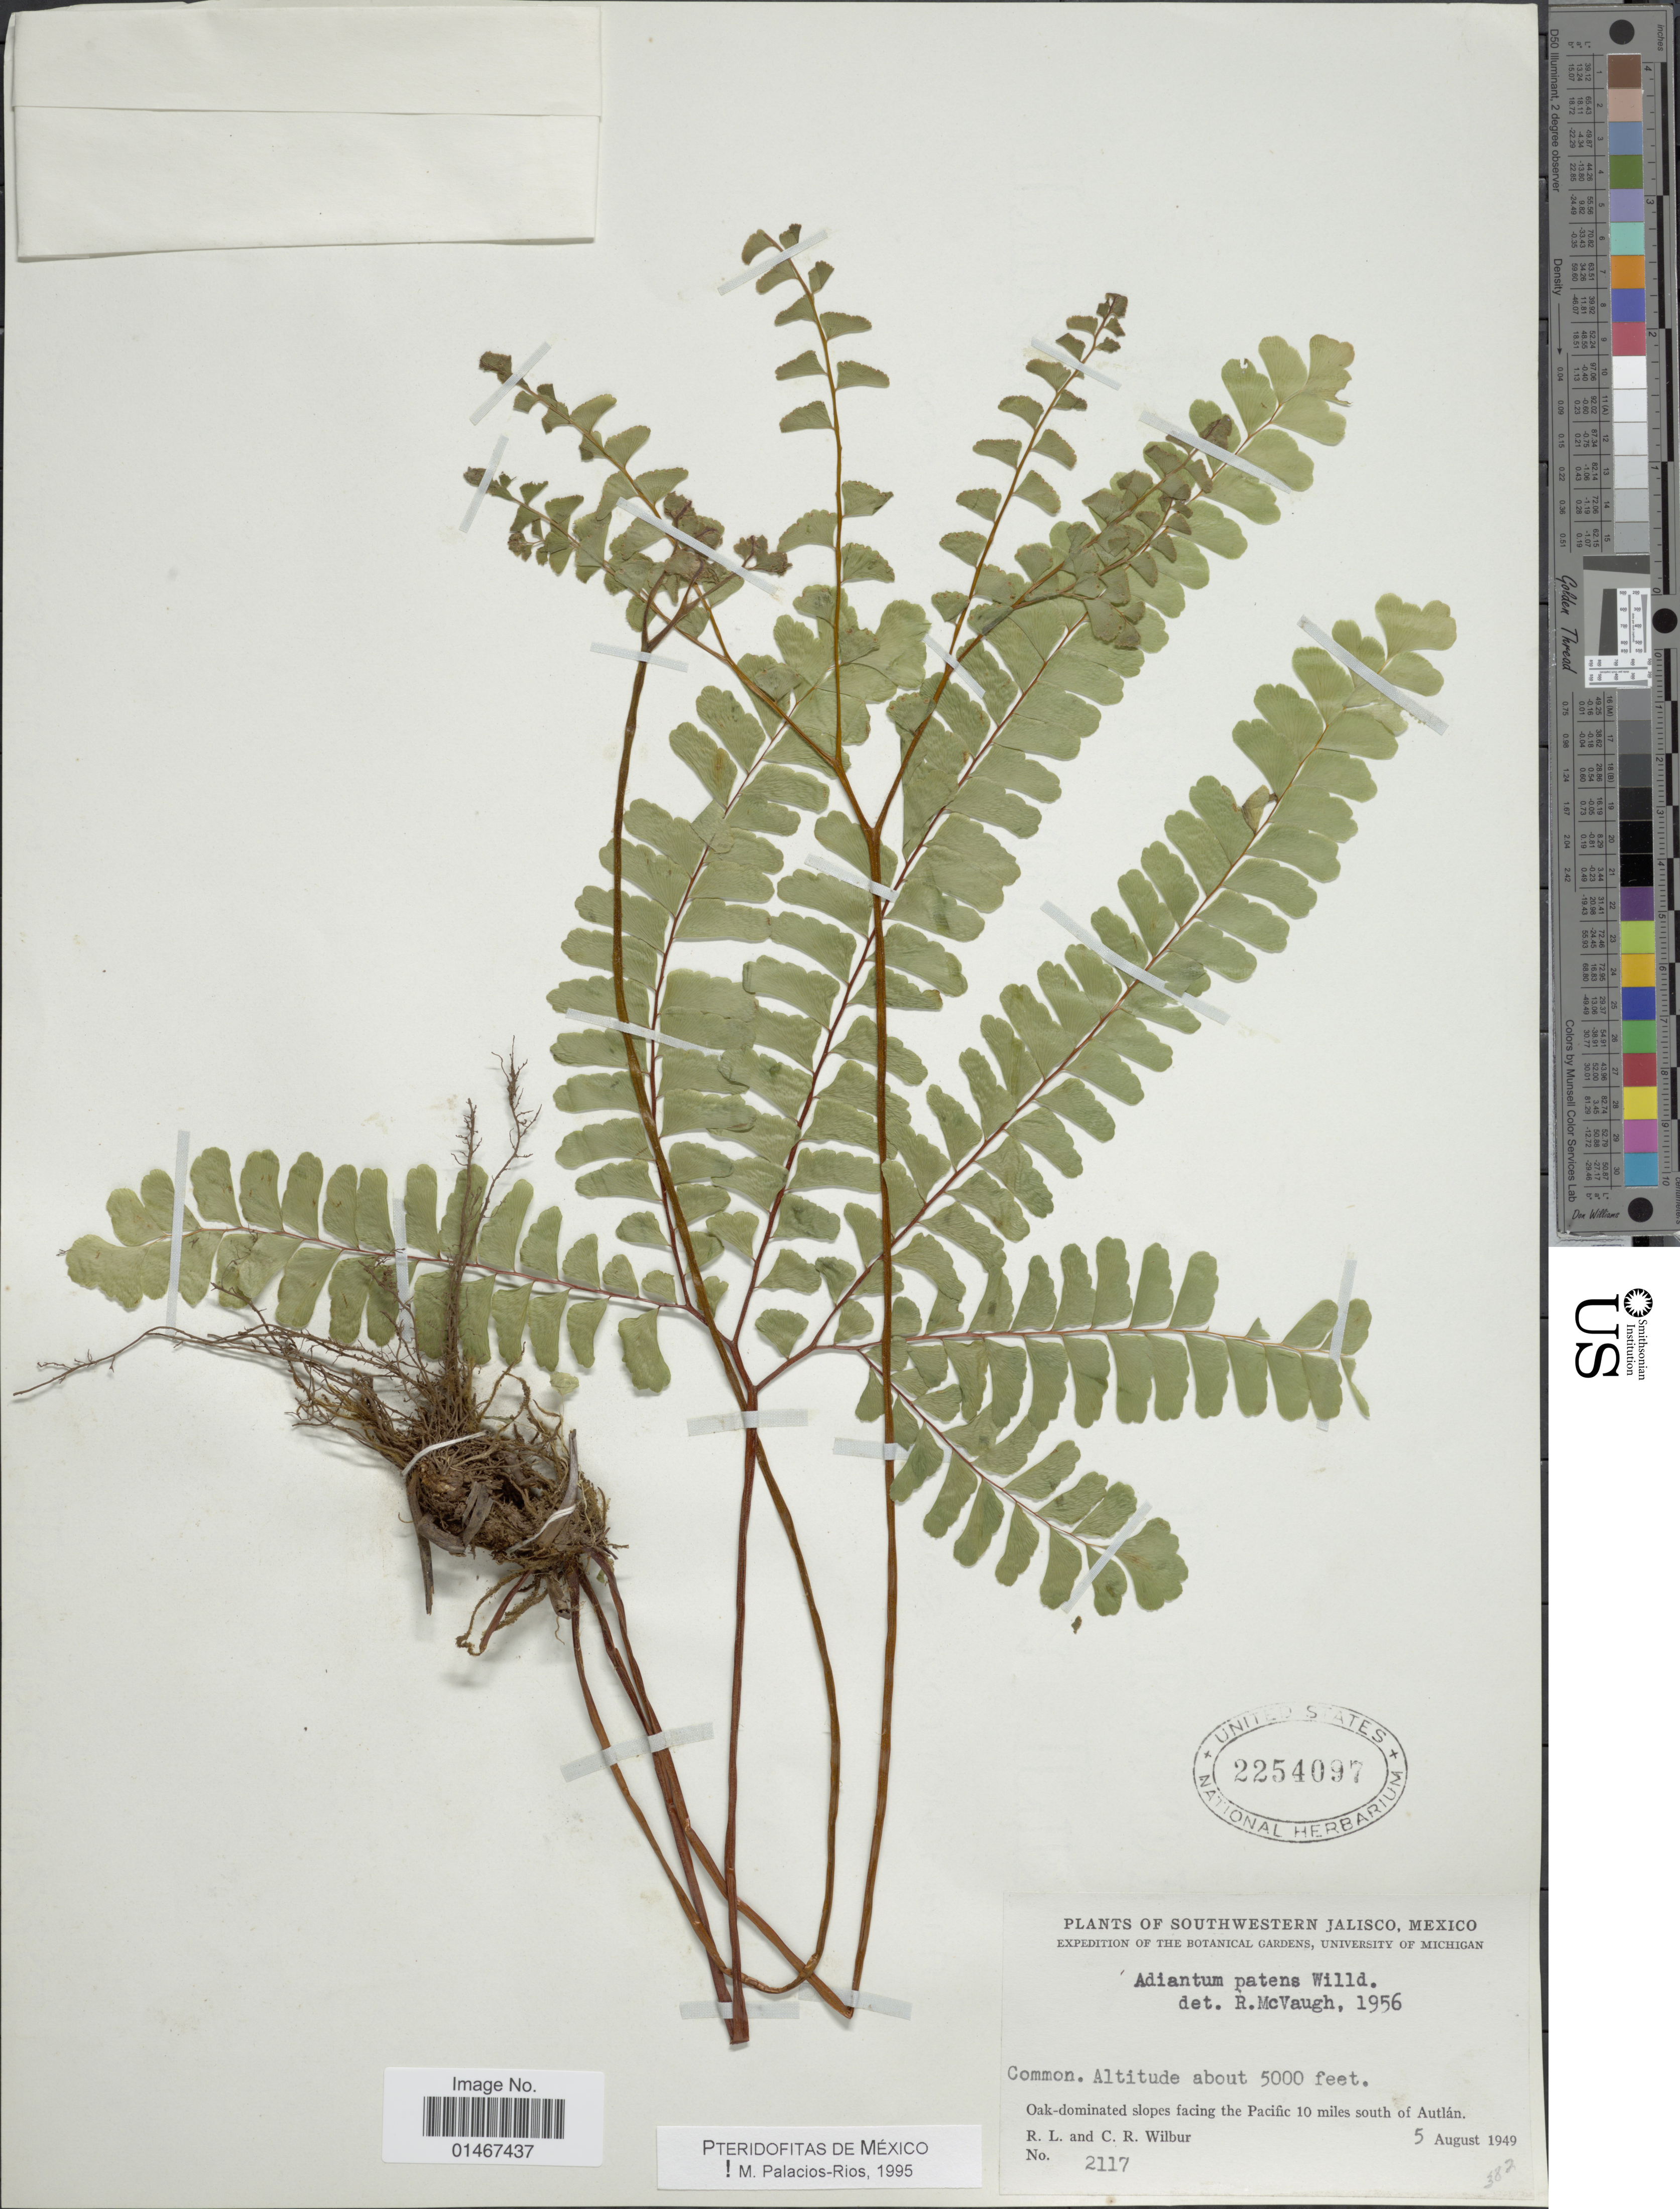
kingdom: Plantae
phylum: Tracheophyta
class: Polypodiopsida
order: Polypodiales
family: Pteridaceae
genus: Adiantum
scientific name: Adiantum patens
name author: Willd.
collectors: R. L. Wilbur & C. Wilbur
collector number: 2117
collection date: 1949-08-05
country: Mexico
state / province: Jalisco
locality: Southwestern Jalisco. Oak-dominated slopes facing the Pacific 10 miles south of Autlan.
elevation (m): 1524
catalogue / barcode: US 2254097